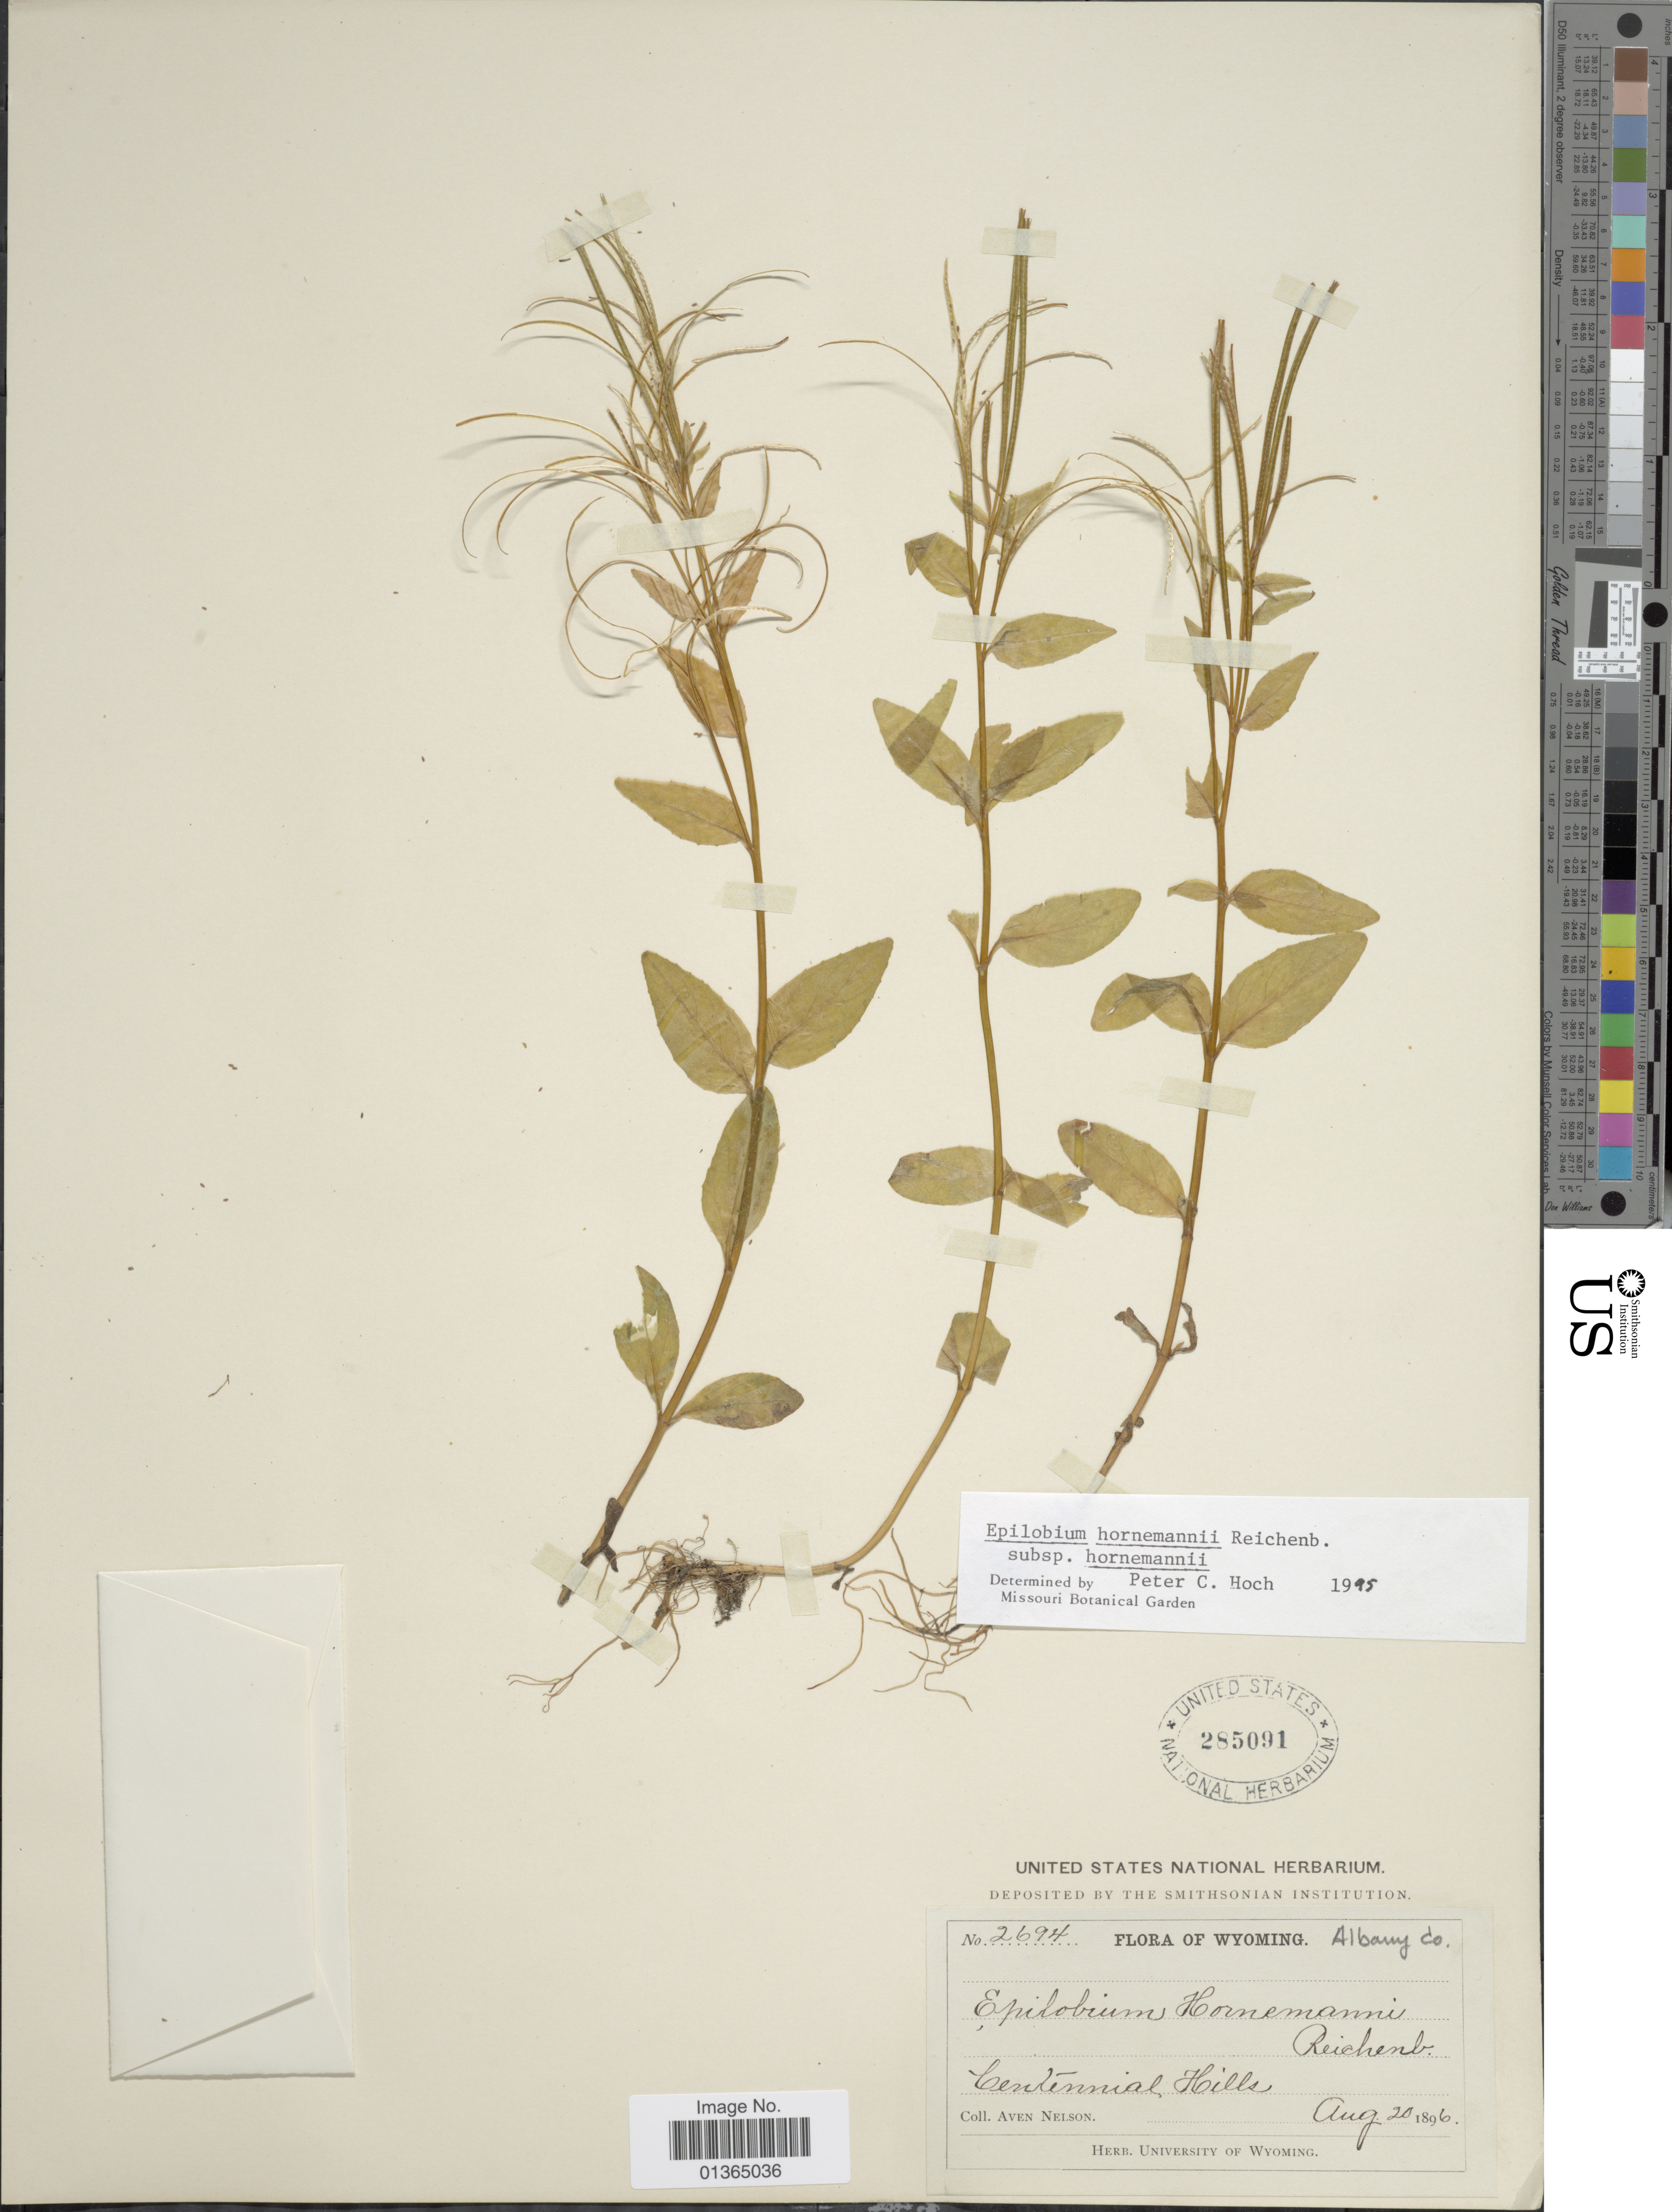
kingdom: Plantae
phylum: Tracheophyta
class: Magnoliopsida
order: Myrtales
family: Onagraceae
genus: Epilobium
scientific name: Epilobium hornemannii subsp. hornemannii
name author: Rchb.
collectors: A. Nelson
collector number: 2694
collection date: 1896-08-20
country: United States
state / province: Wyoming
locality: Albany Co. Centennial Hills.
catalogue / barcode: US 285091